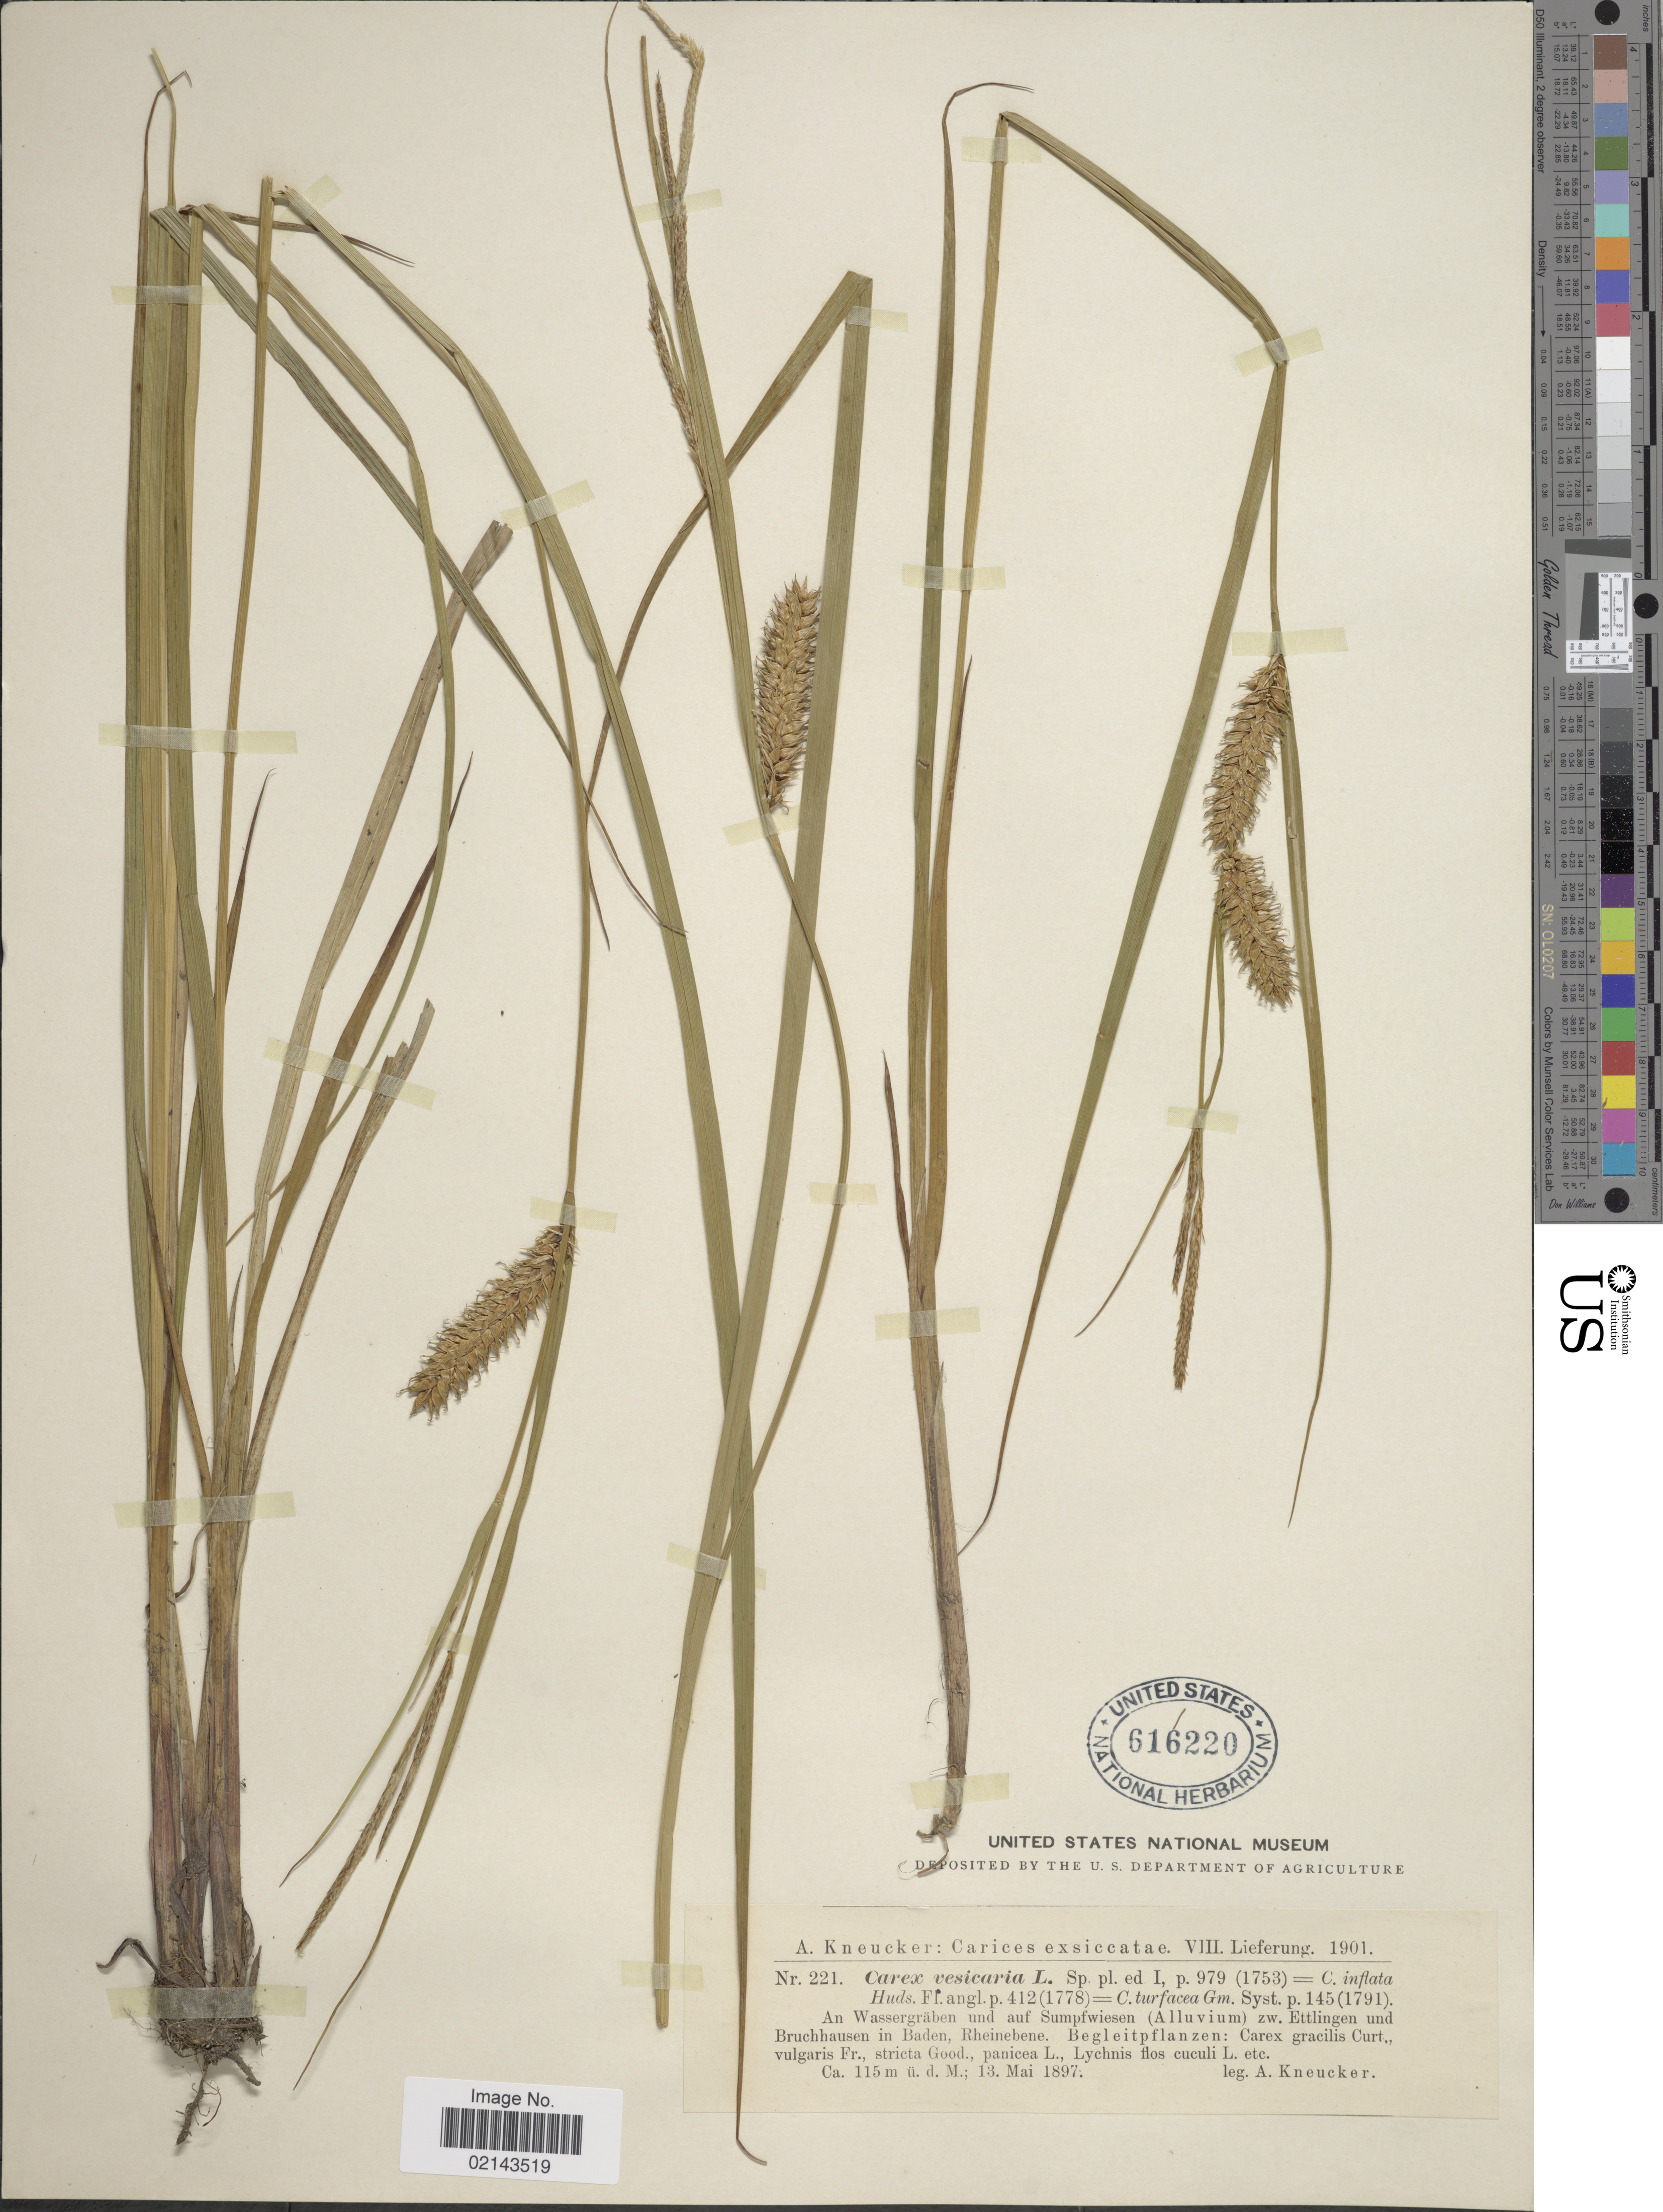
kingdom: Plantae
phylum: Tracheophyta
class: Liliopsida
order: Poales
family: Cyperaceae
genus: Carex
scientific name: Carex vesicaria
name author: L.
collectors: A. Kneucker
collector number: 221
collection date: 1897-05-13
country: Germany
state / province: Baden-Württemberg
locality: An Wassergräben und auf Sumpfwiesen (Alluvium) zw. Ettlingen und Bruchhausen in Bade, Rheinebene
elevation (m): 115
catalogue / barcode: US 616220